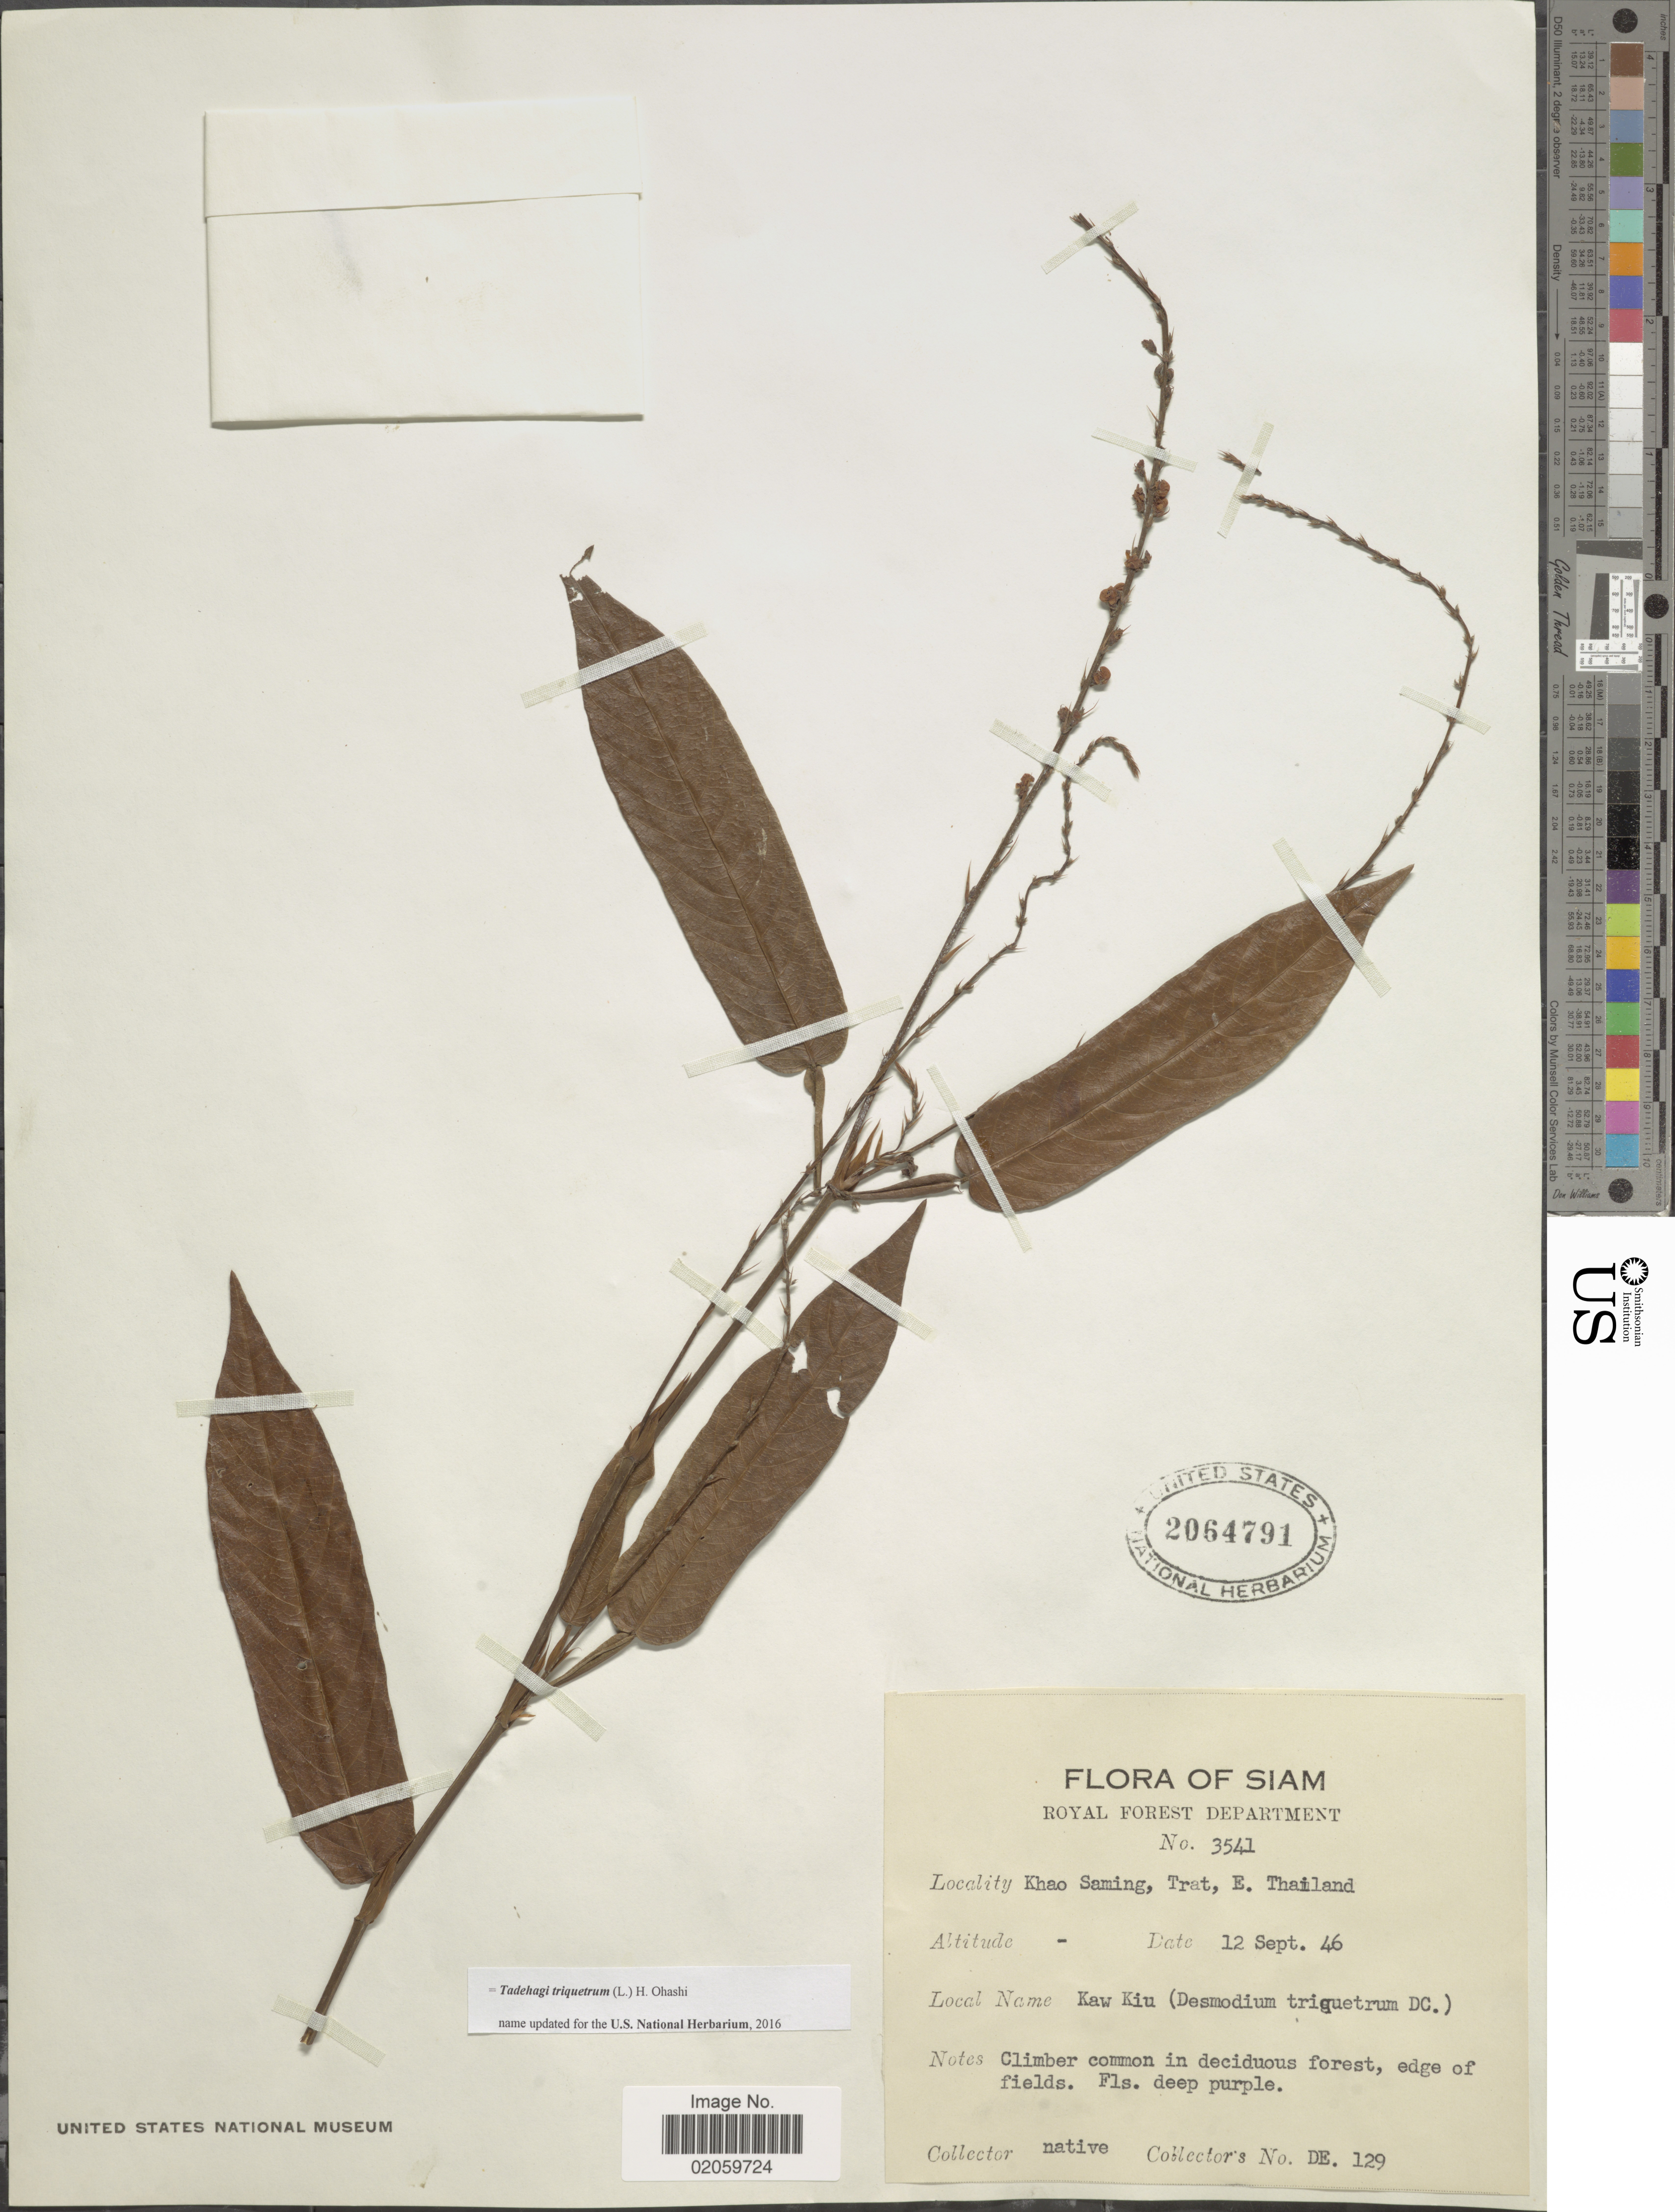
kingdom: Plantae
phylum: Tracheophyta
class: Magnoliopsida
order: Fabales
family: Fabaceae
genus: Tadehagi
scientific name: Tadehagi triquetrum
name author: (L.) H. Ohashi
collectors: Native collectors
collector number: DE 129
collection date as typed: Transcribed d/m/y: 12/9/46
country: Thailand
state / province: Trat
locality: Siam, Kaw Kiu, Khao Saming,Trat, E. Thailand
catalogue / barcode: US 2064791